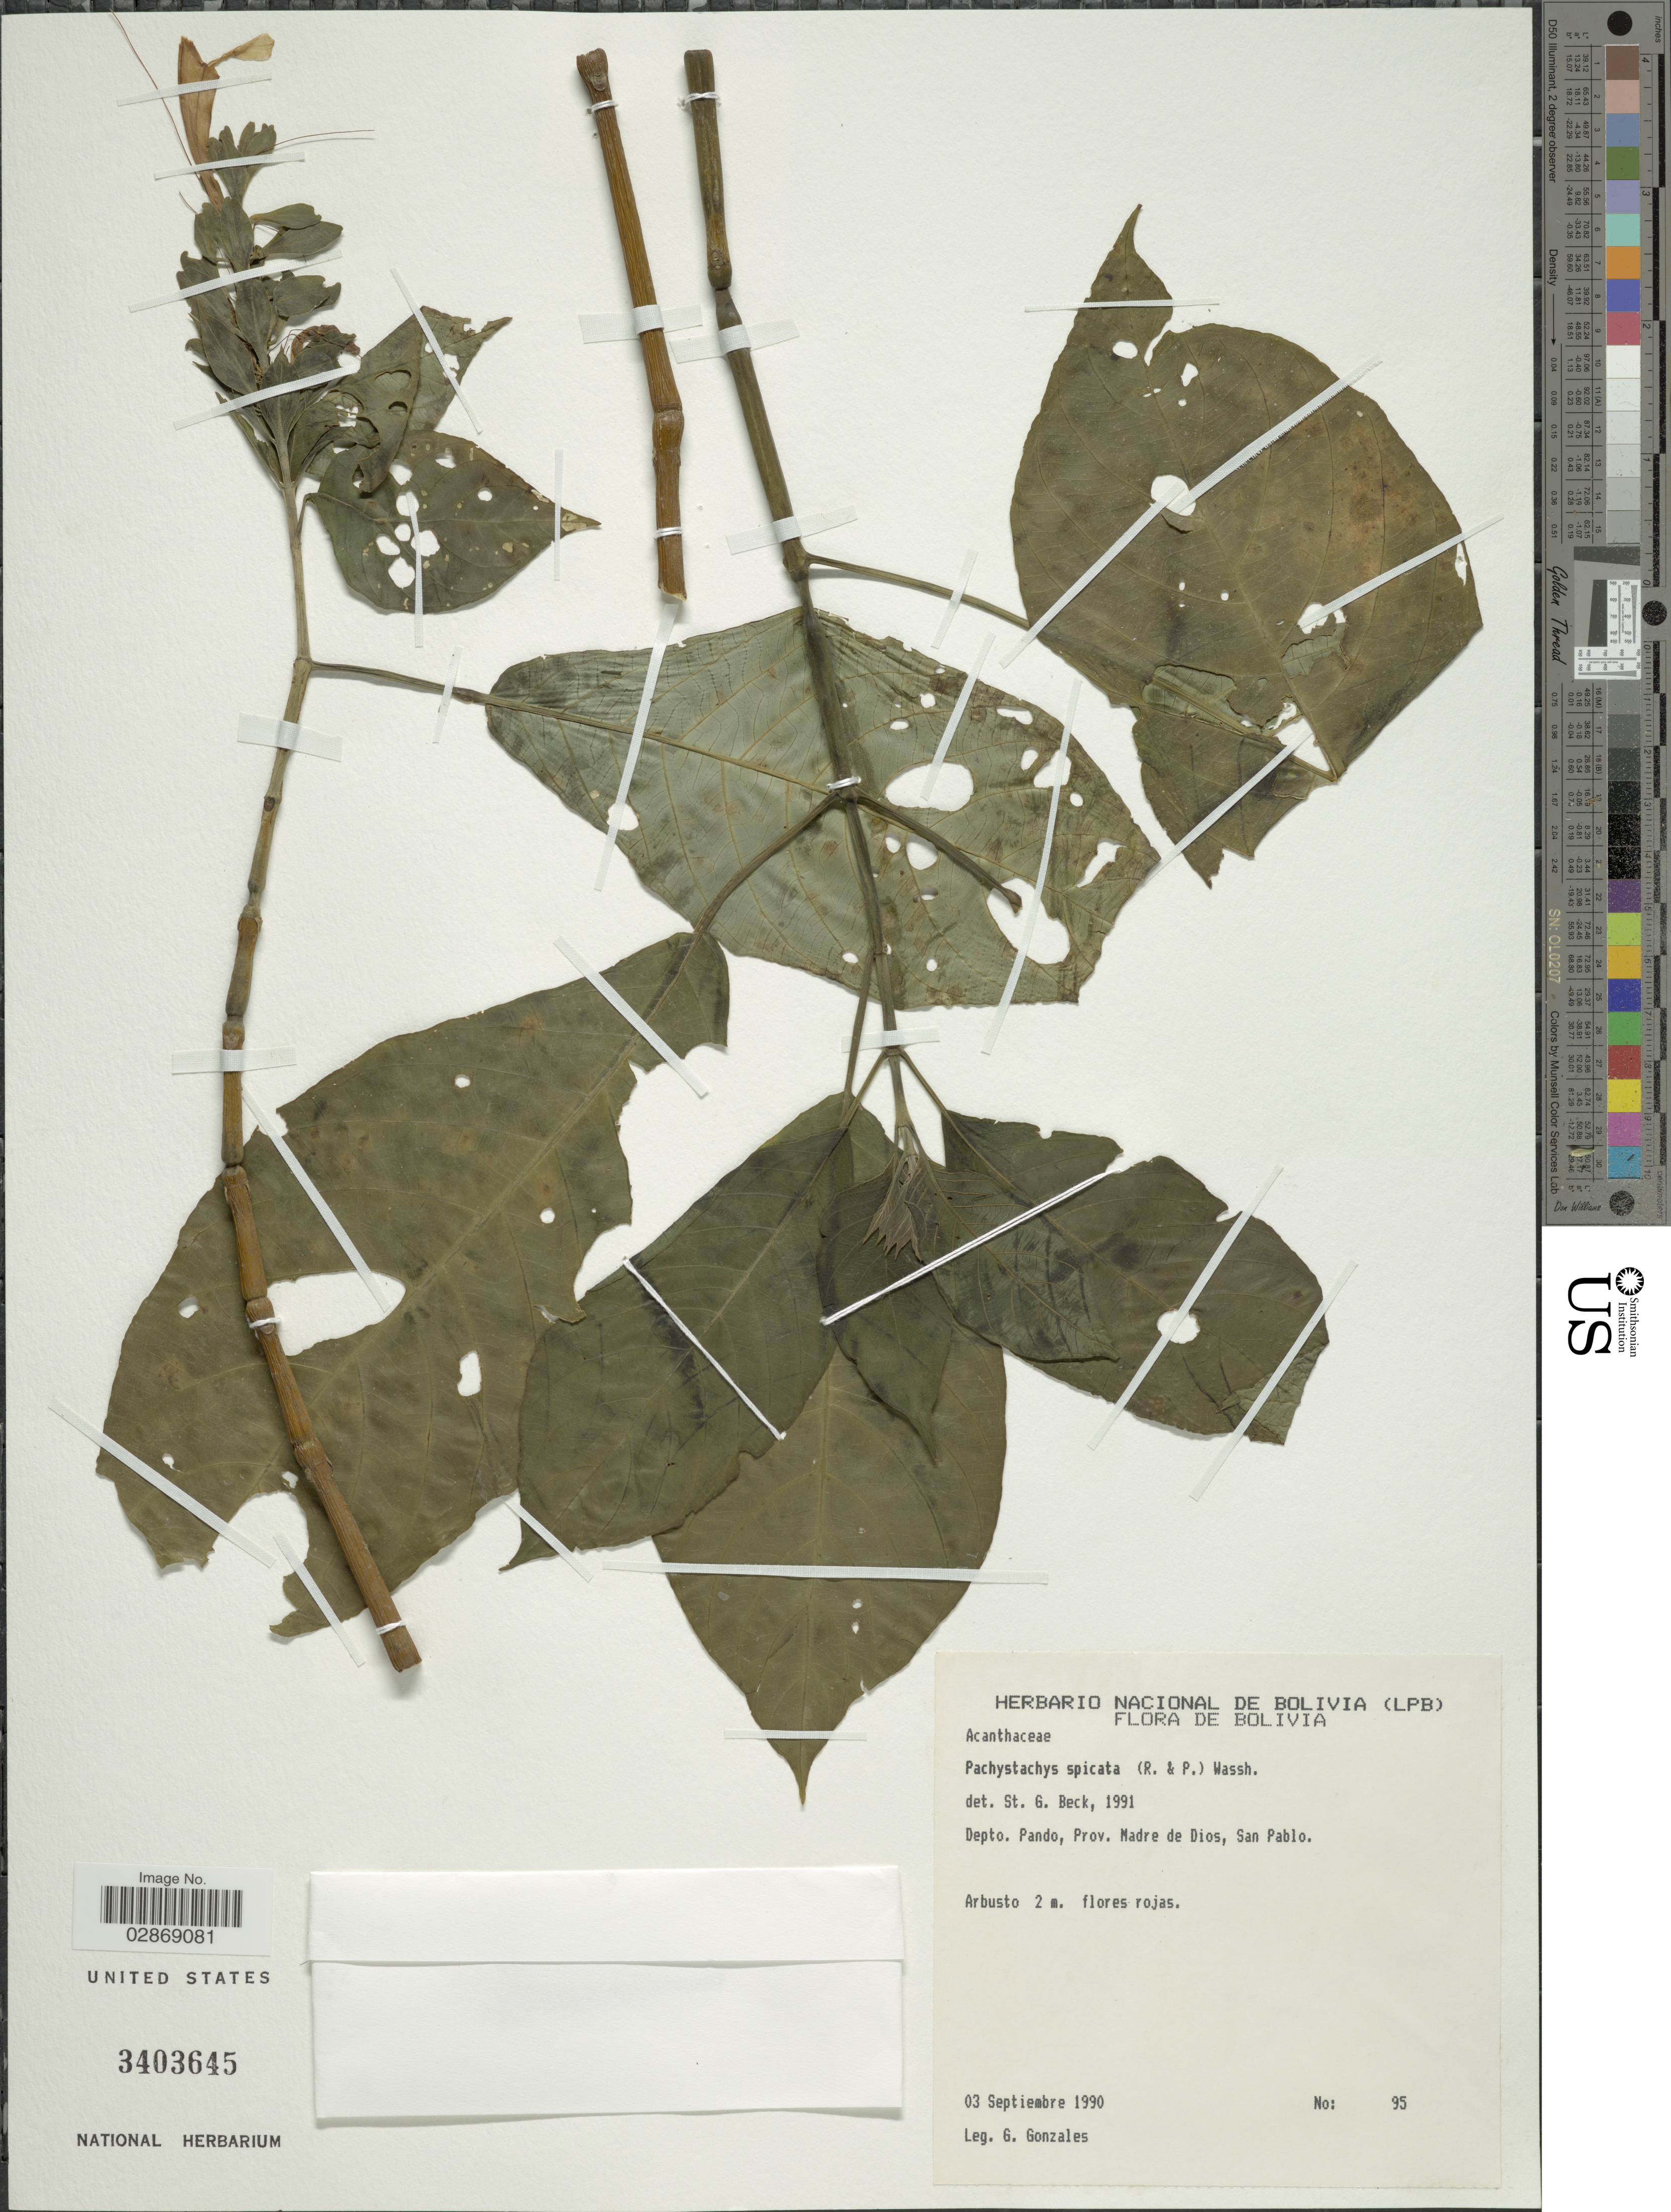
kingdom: Plantae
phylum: Tracheophyta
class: Magnoliopsida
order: Lamiales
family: Acanthaceae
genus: Pachystachys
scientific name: Pachystachys spicata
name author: (Ruiz & Pav.) Wassh.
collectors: G. Gonzales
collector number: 95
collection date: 1990-09-03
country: Bolivia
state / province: Pando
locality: Depto. Pando, Prov. Madre de Dios, San Pablo.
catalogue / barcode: US 3403645